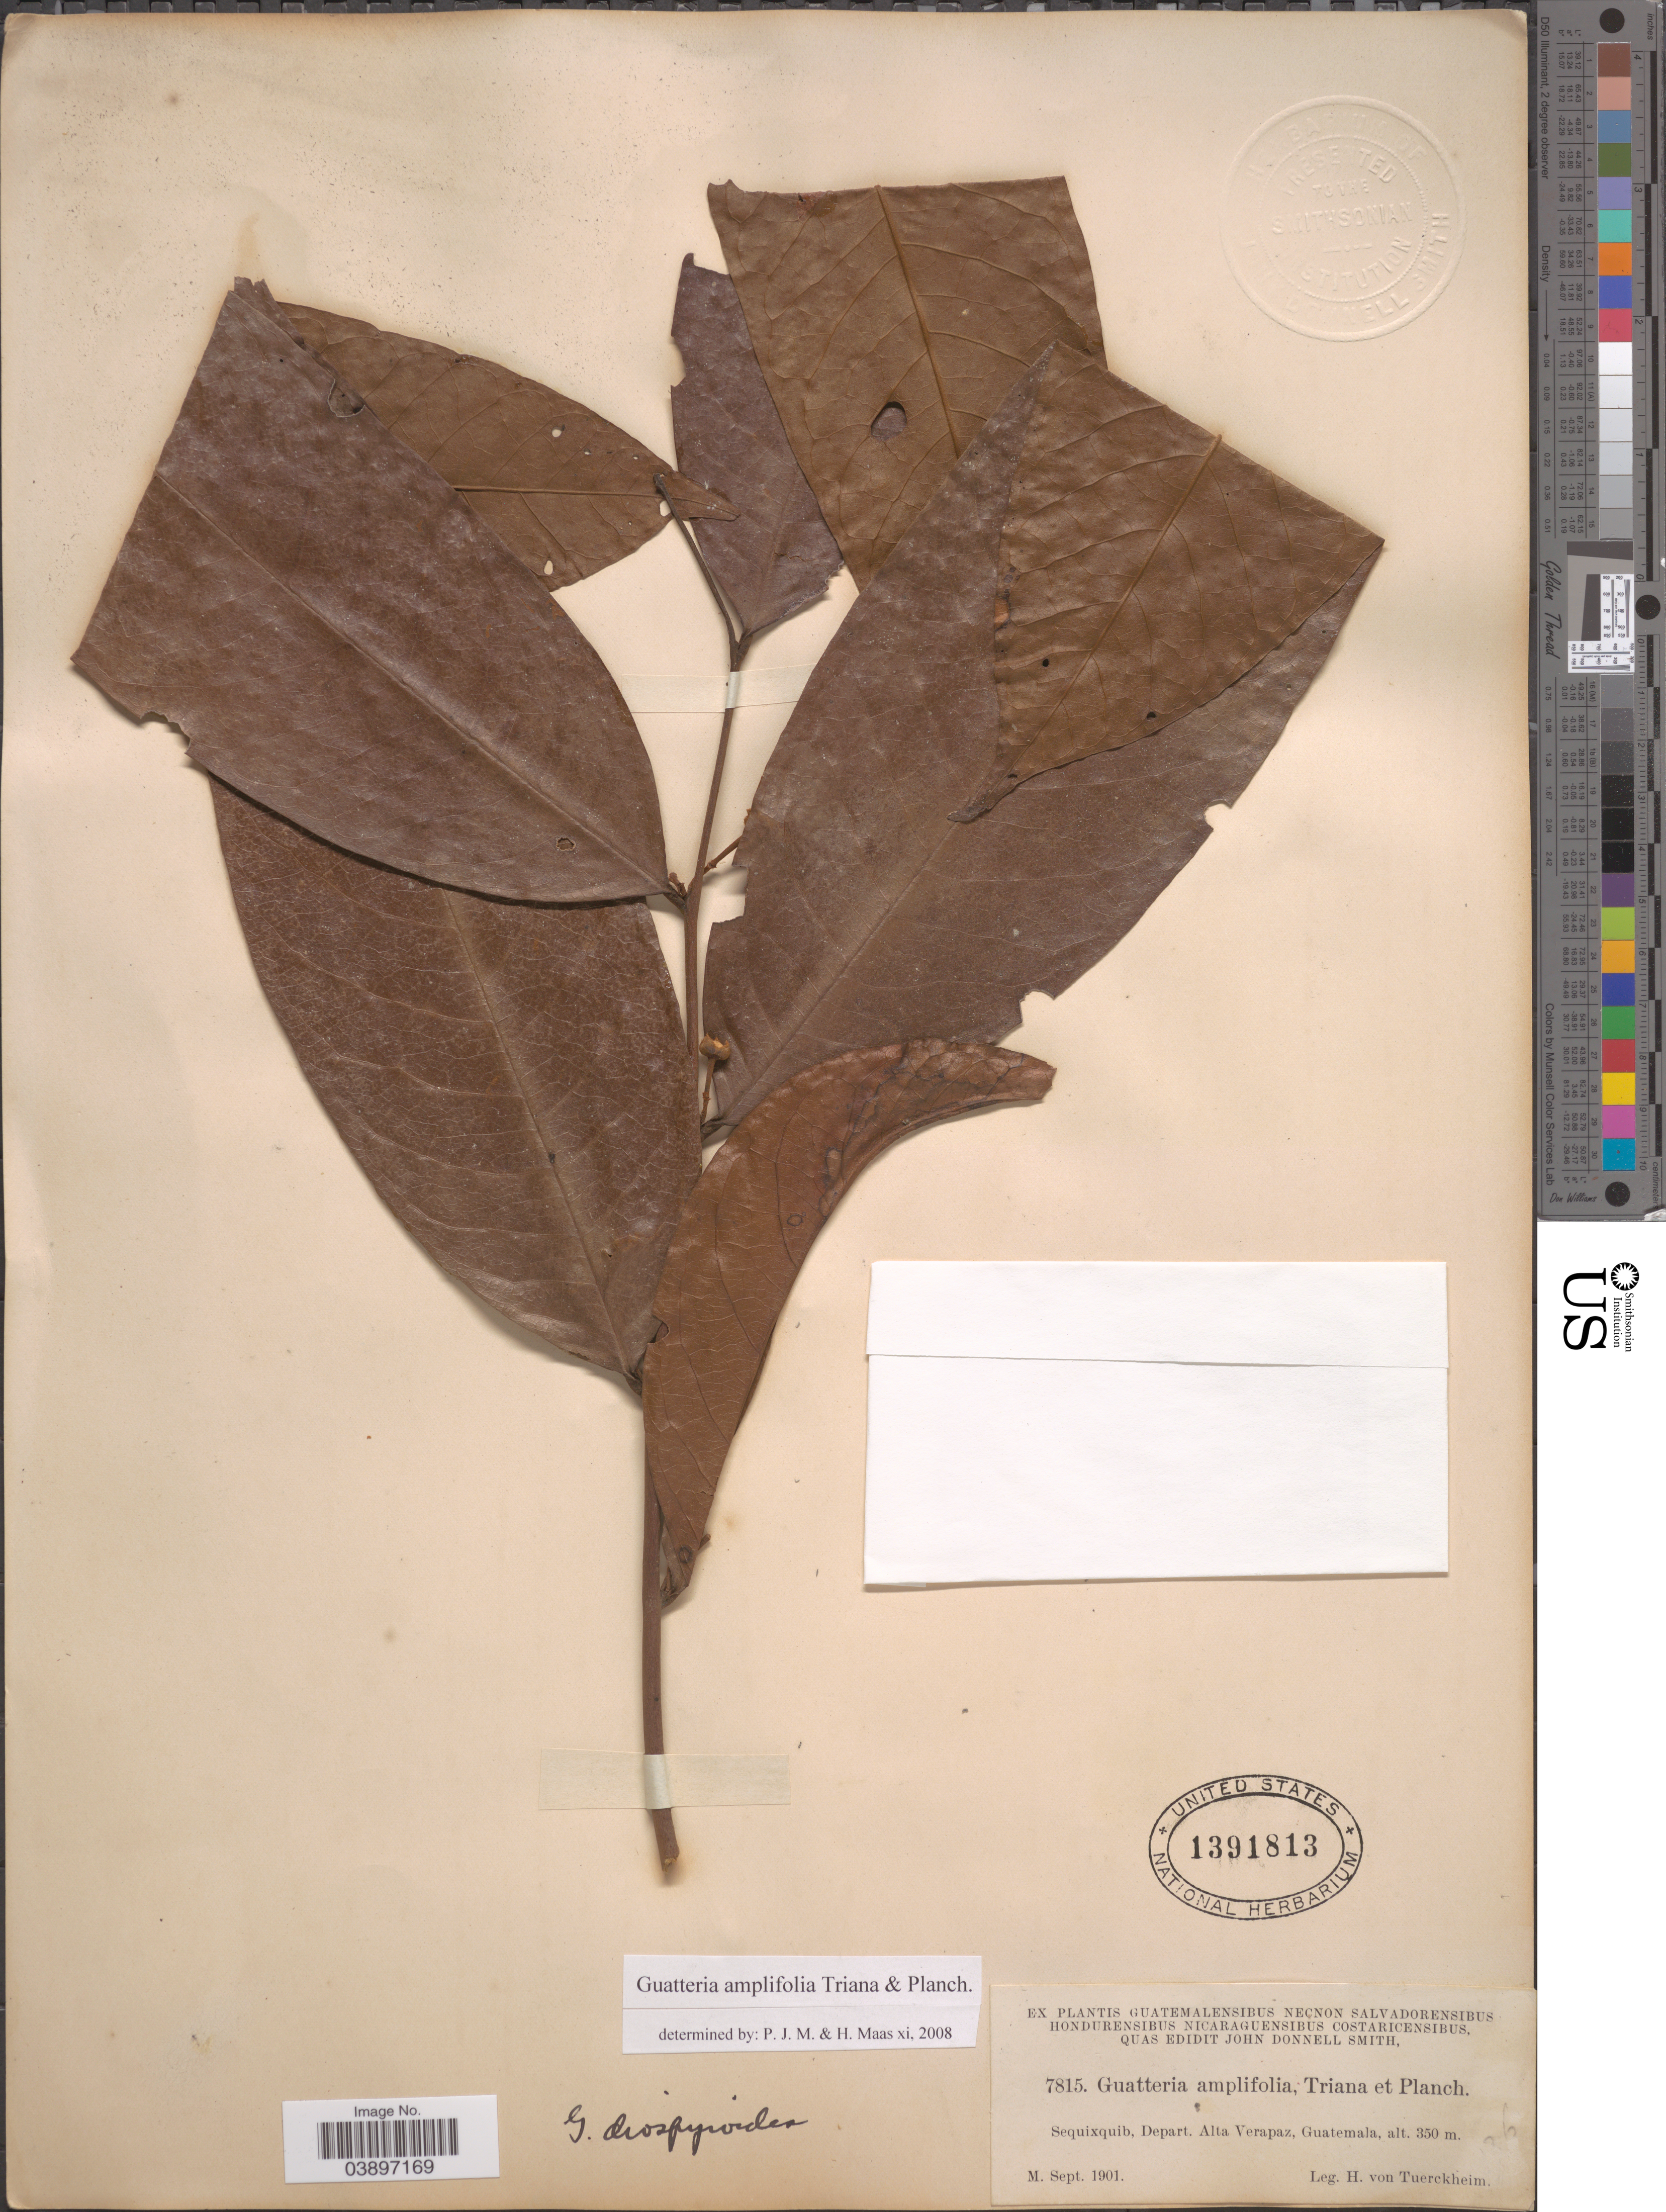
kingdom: Plantae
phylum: Tracheophyta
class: Magnoliopsida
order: Magnoliales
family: Annonaceae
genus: Guatteria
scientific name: Guatteria amplifolia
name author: Triana & Planch.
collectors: H. von Türckheim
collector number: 7815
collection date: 1901-09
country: Guatemala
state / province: Alta Verapaz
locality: Sequixquib, Depart. Alta Verapaz.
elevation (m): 350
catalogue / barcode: US 1391813